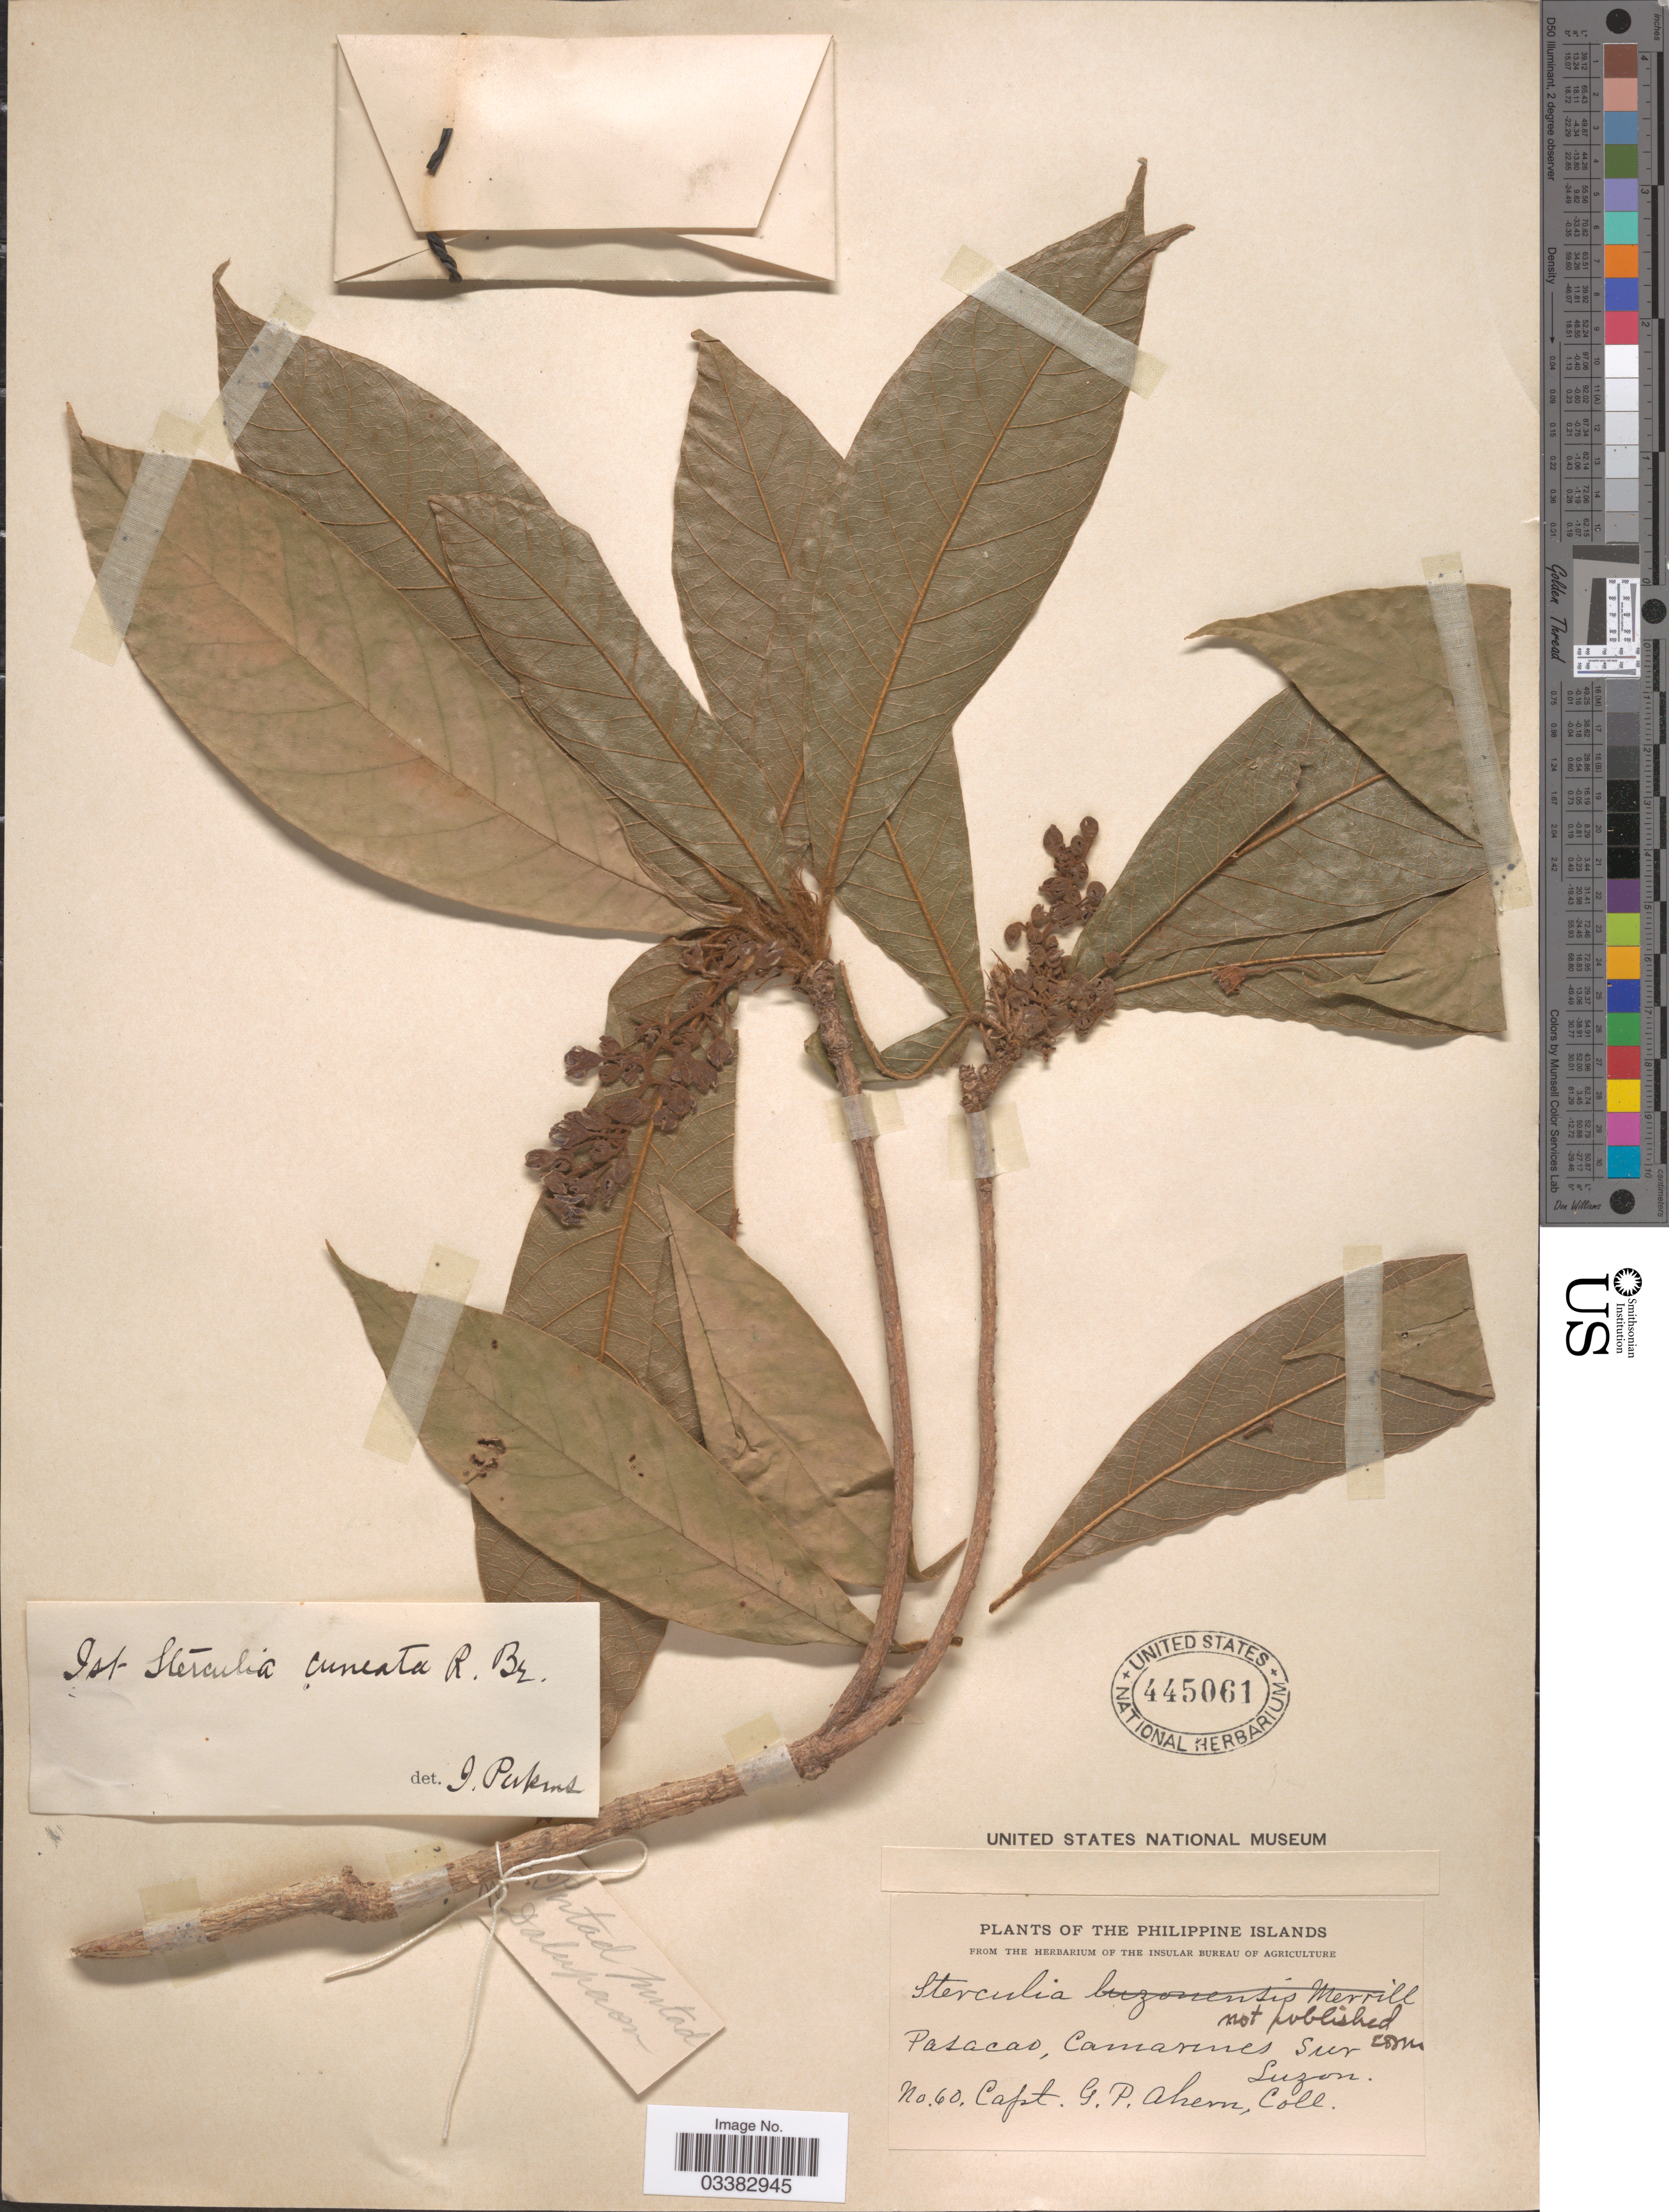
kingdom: Plantae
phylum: Tracheophyta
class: Magnoliopsida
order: Malvales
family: Malvaceae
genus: Sterculia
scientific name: Sterculia cuneata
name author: R. Br.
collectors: G. Ahern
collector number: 60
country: Philippines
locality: The Philippines Islands, Pasacao, Camarines Sur, Luzon.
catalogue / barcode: US 445061